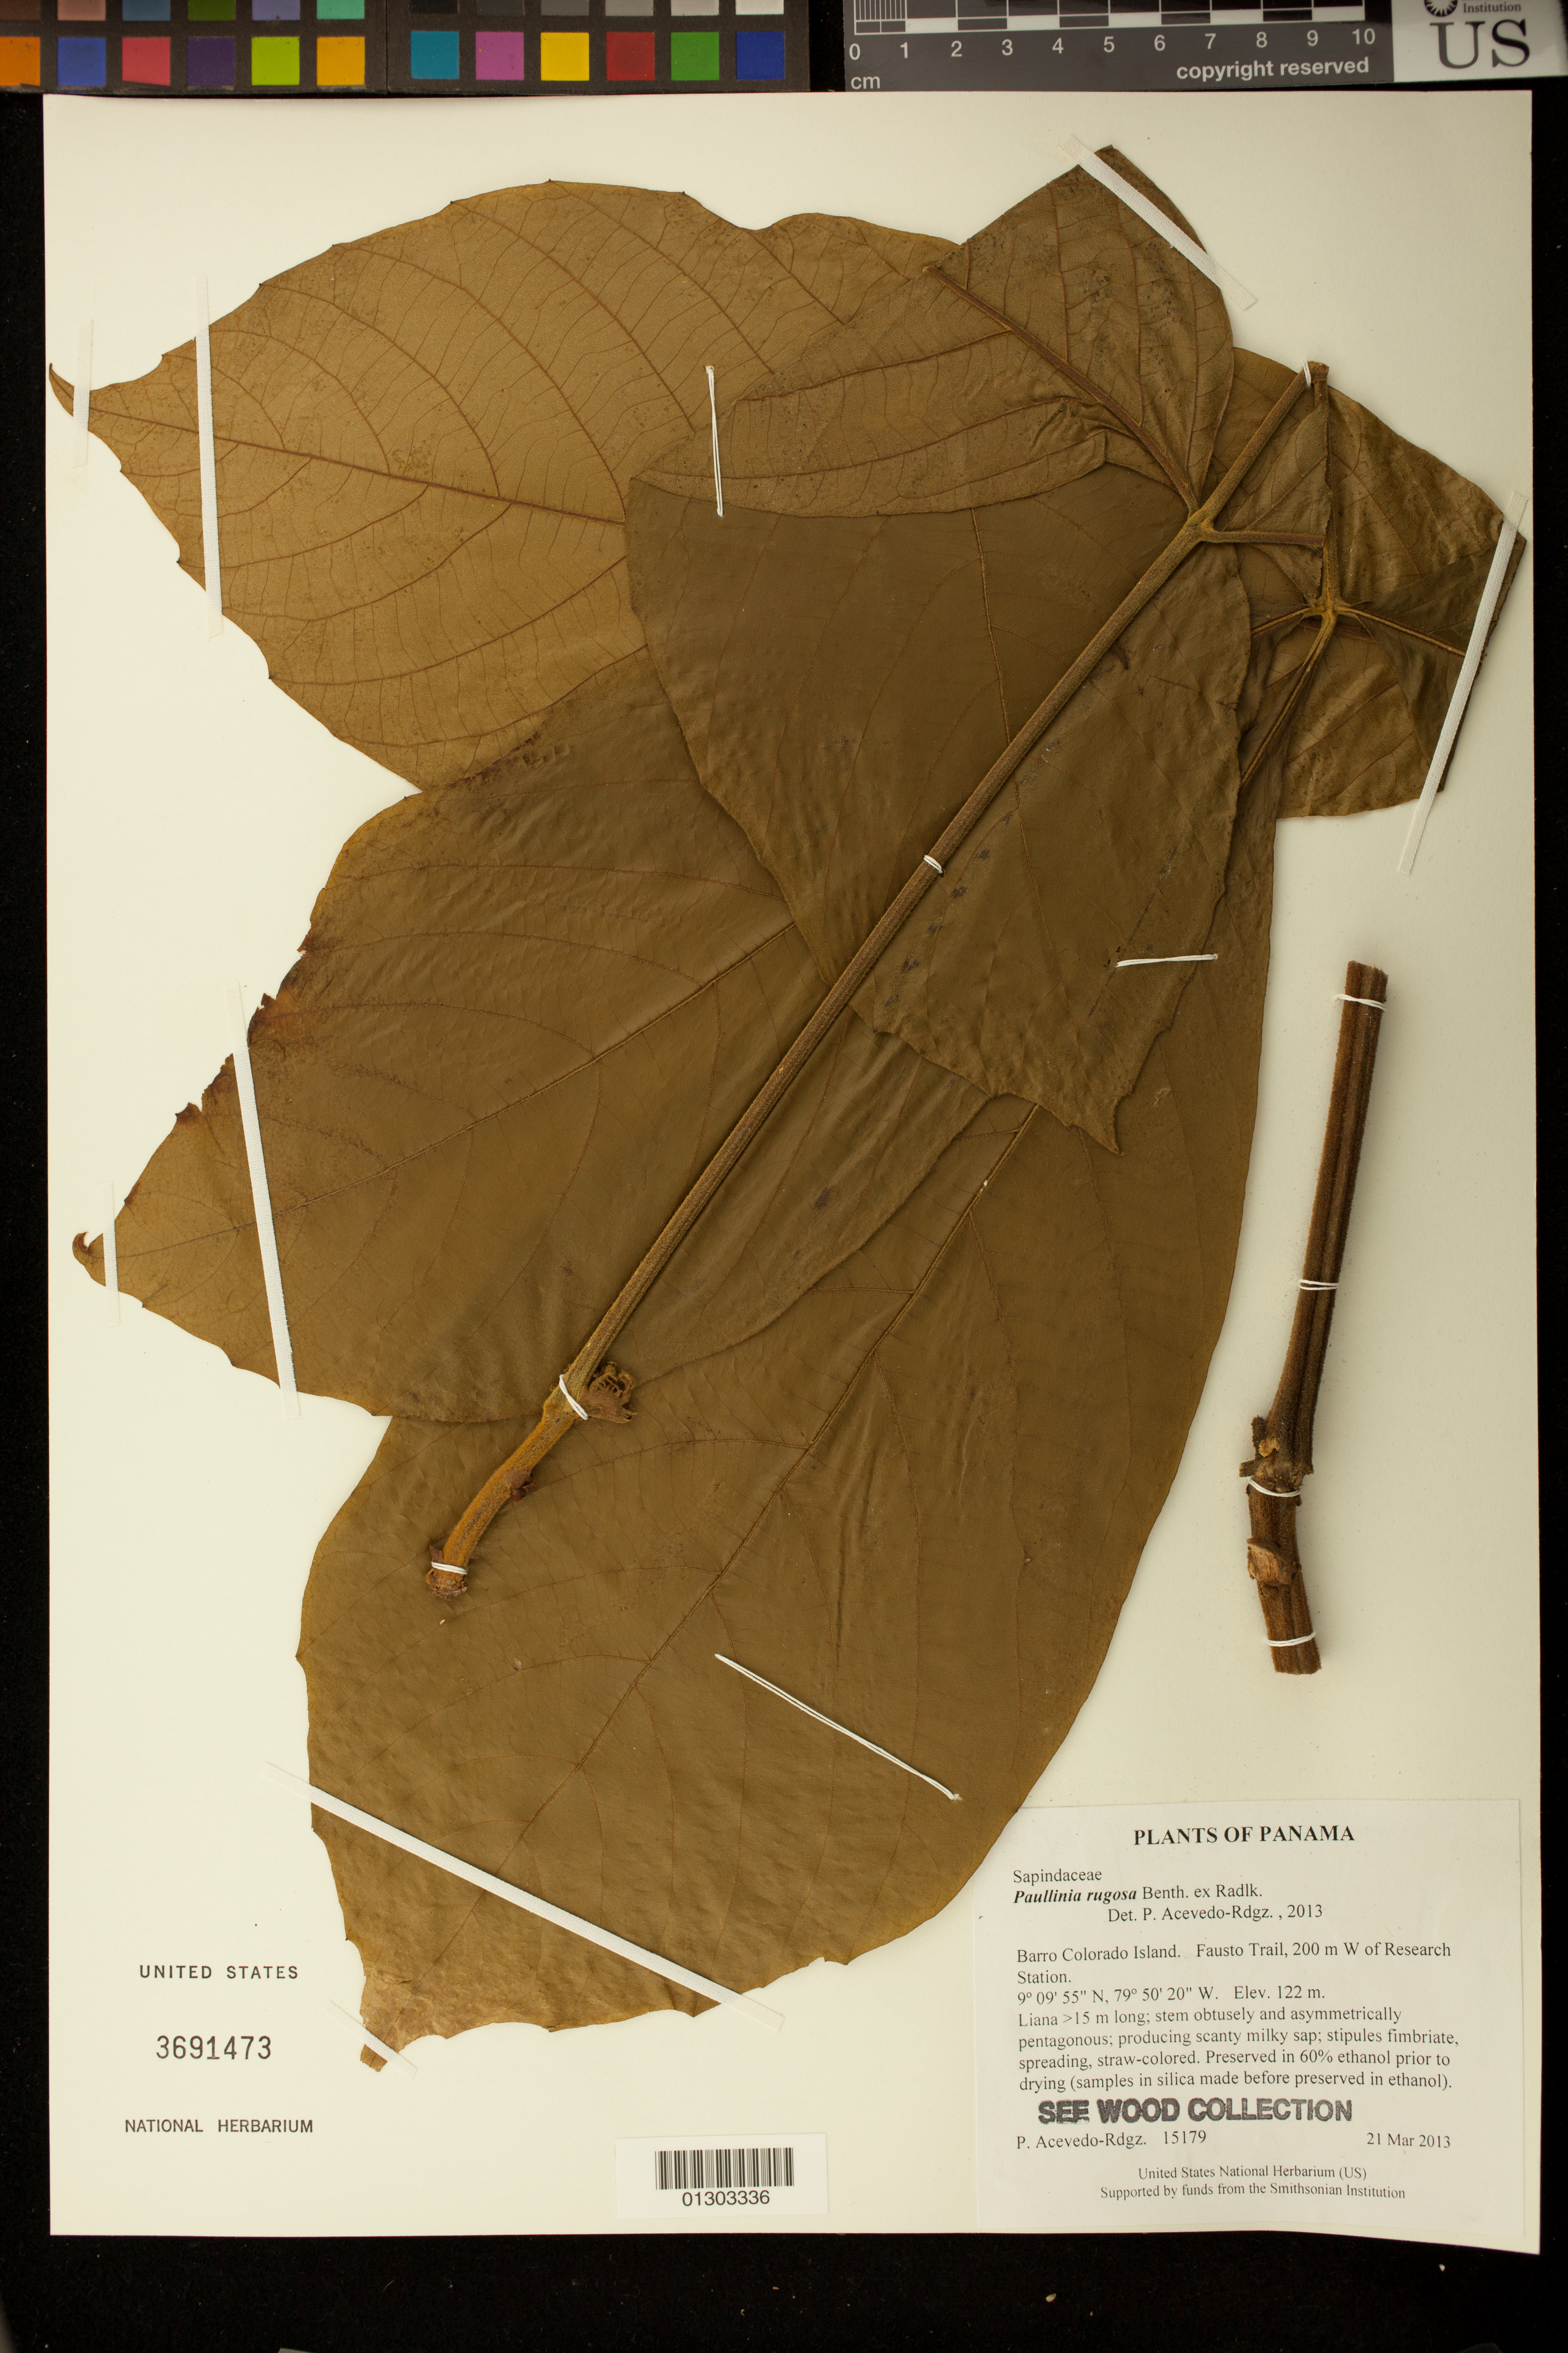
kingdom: Plantae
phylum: Tracheophyta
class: Magnoliopsida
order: Sapindales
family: Sapindaceae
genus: Paullinia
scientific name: Paullinia rugosa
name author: Benth. ex Radlk.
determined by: Acevedo-Rodríguez, P., (BOT), Smithsonian Institution - National Museum of Natural History (UNITED STATES)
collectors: P. Acevedo-Rodr.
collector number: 15179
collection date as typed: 21 Mar 2013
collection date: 2013-03-21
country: Panama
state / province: Panamá Oeste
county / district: Canal Zone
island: Barro Colorado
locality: Fausto Trail, 200 m W of Research Station.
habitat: Forest along trail.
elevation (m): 122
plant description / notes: SEE WOOD COLLECTION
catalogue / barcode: US 3691473